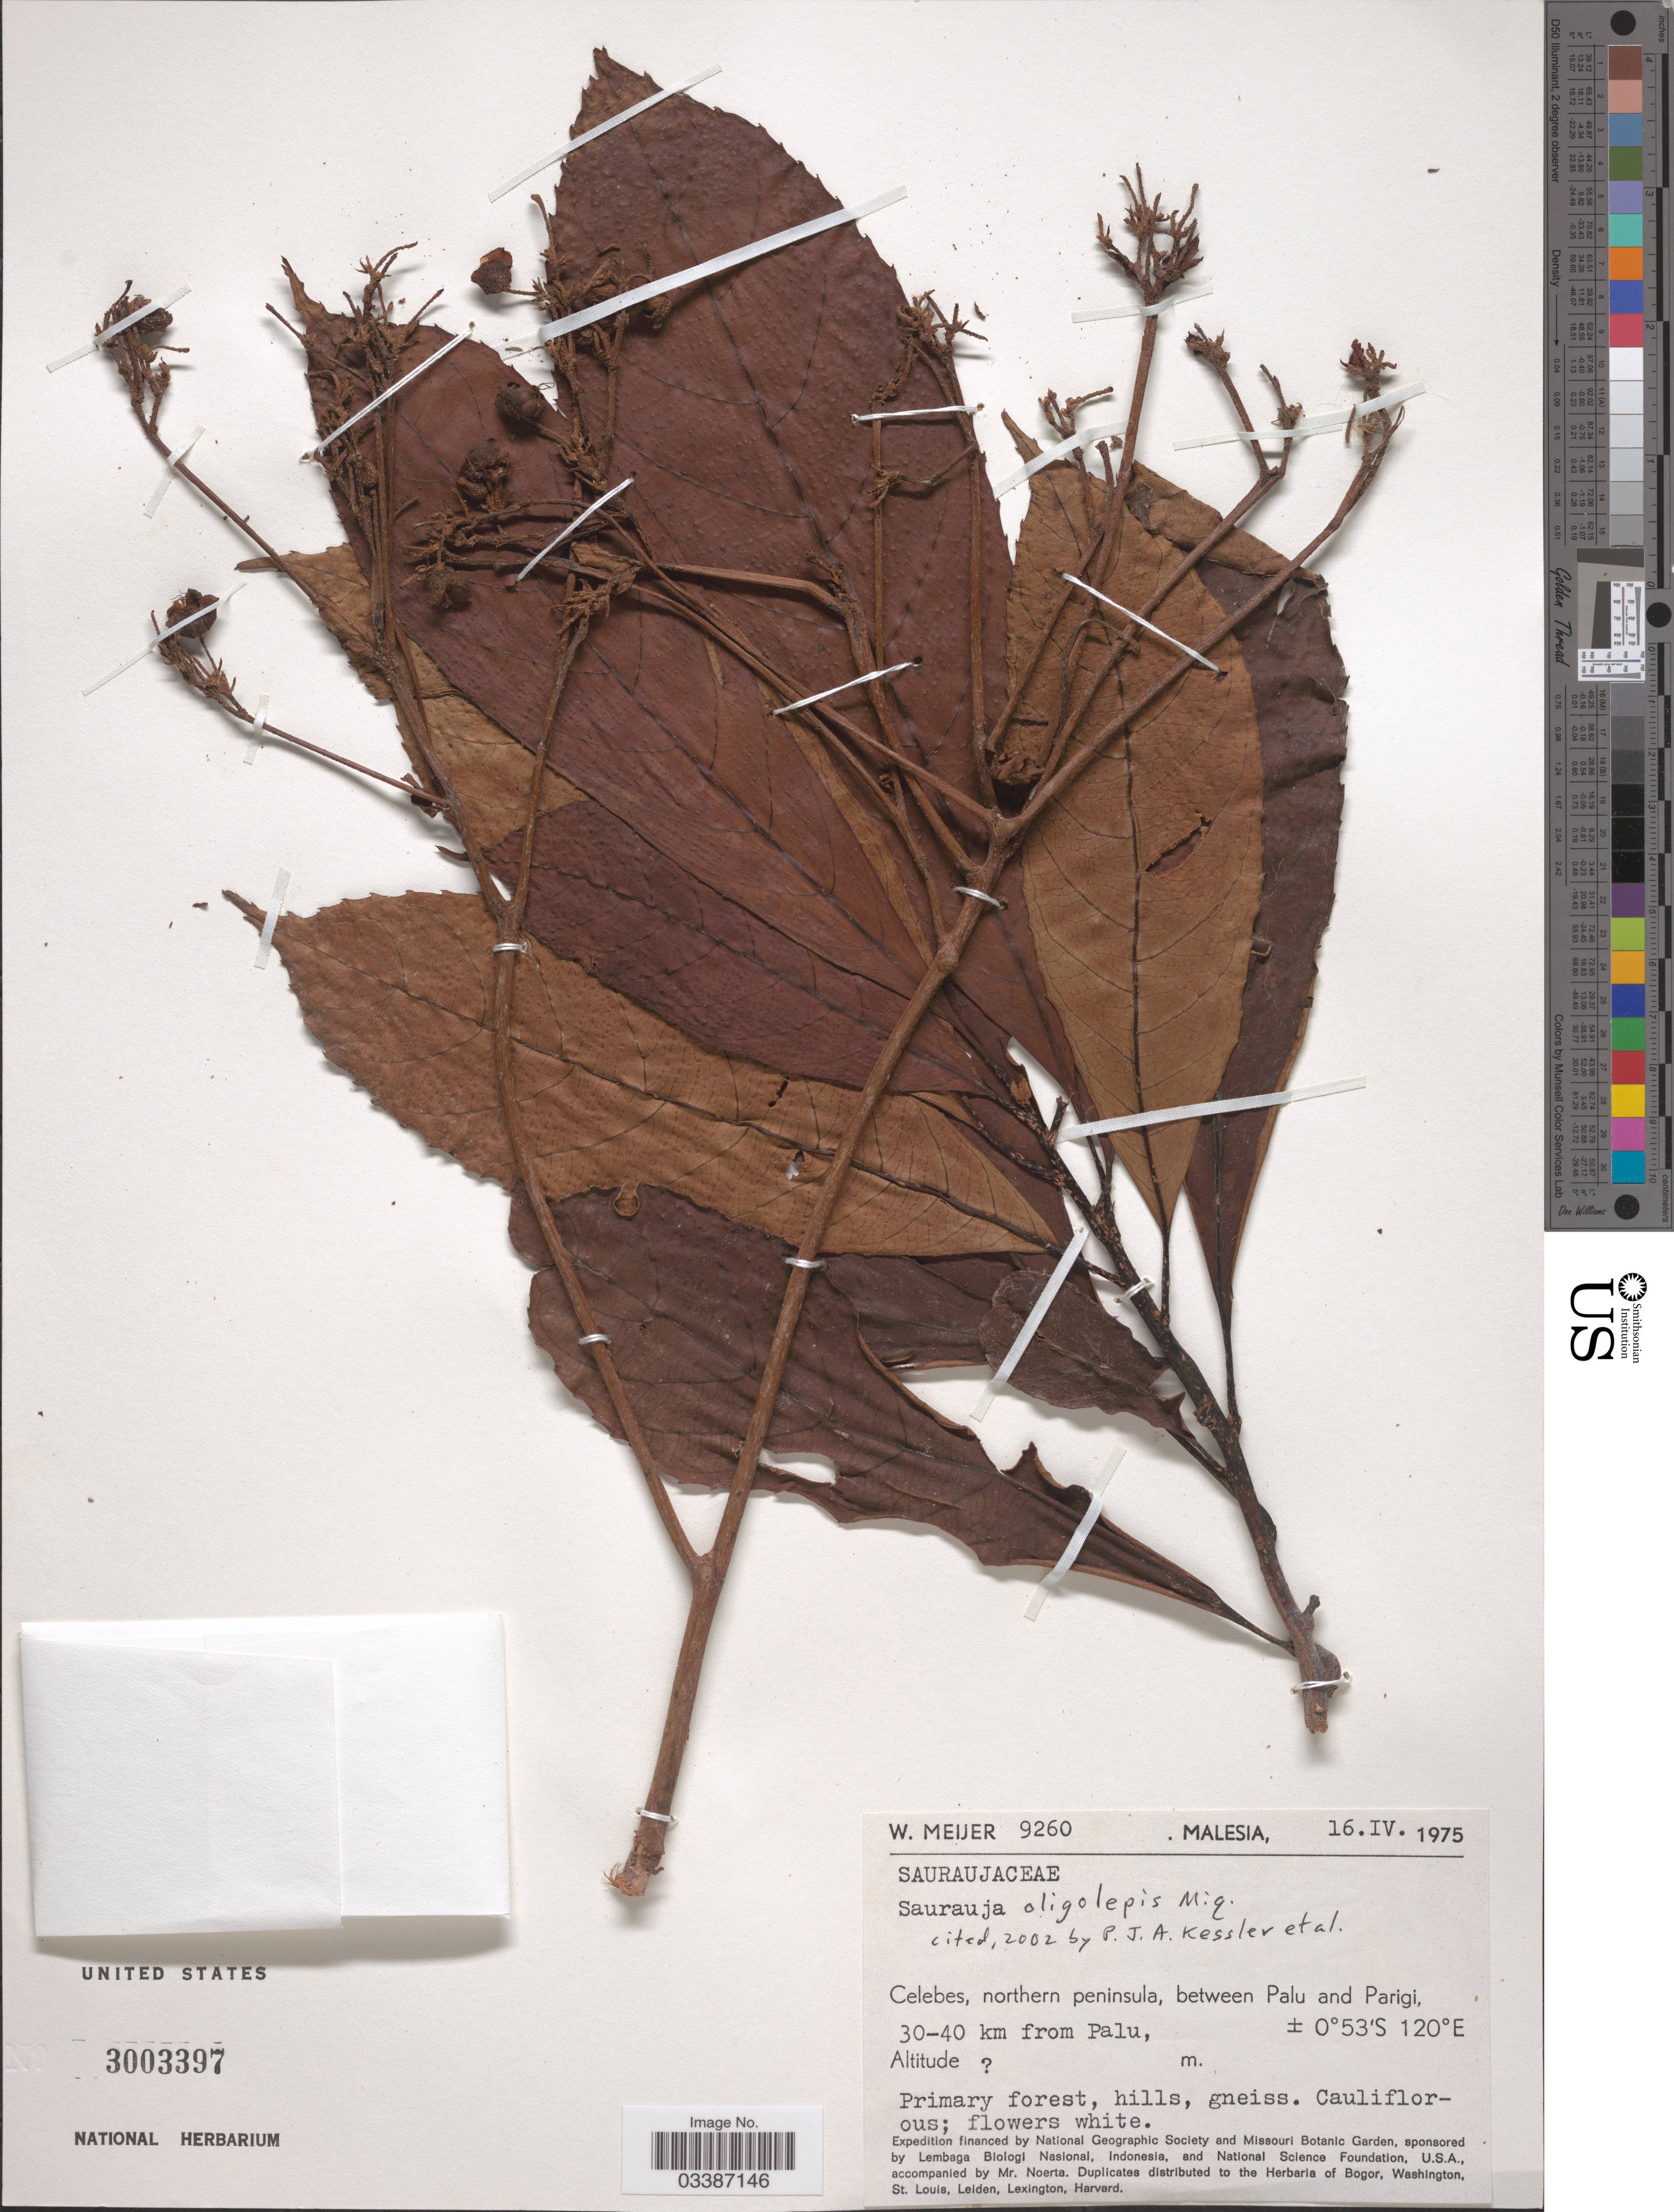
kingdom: Plantae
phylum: Tracheophyta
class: Magnoliopsida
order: Ericales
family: Actinidiaceae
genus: Saurauia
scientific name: Saurauia oligolepis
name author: Miq.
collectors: W. Meijer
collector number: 9260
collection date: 1975-04-16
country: Malaysia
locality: Malesia. Celebes, northern peninsula, between Palu and Parigi, 30-40 km from Palu.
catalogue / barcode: US 3003397